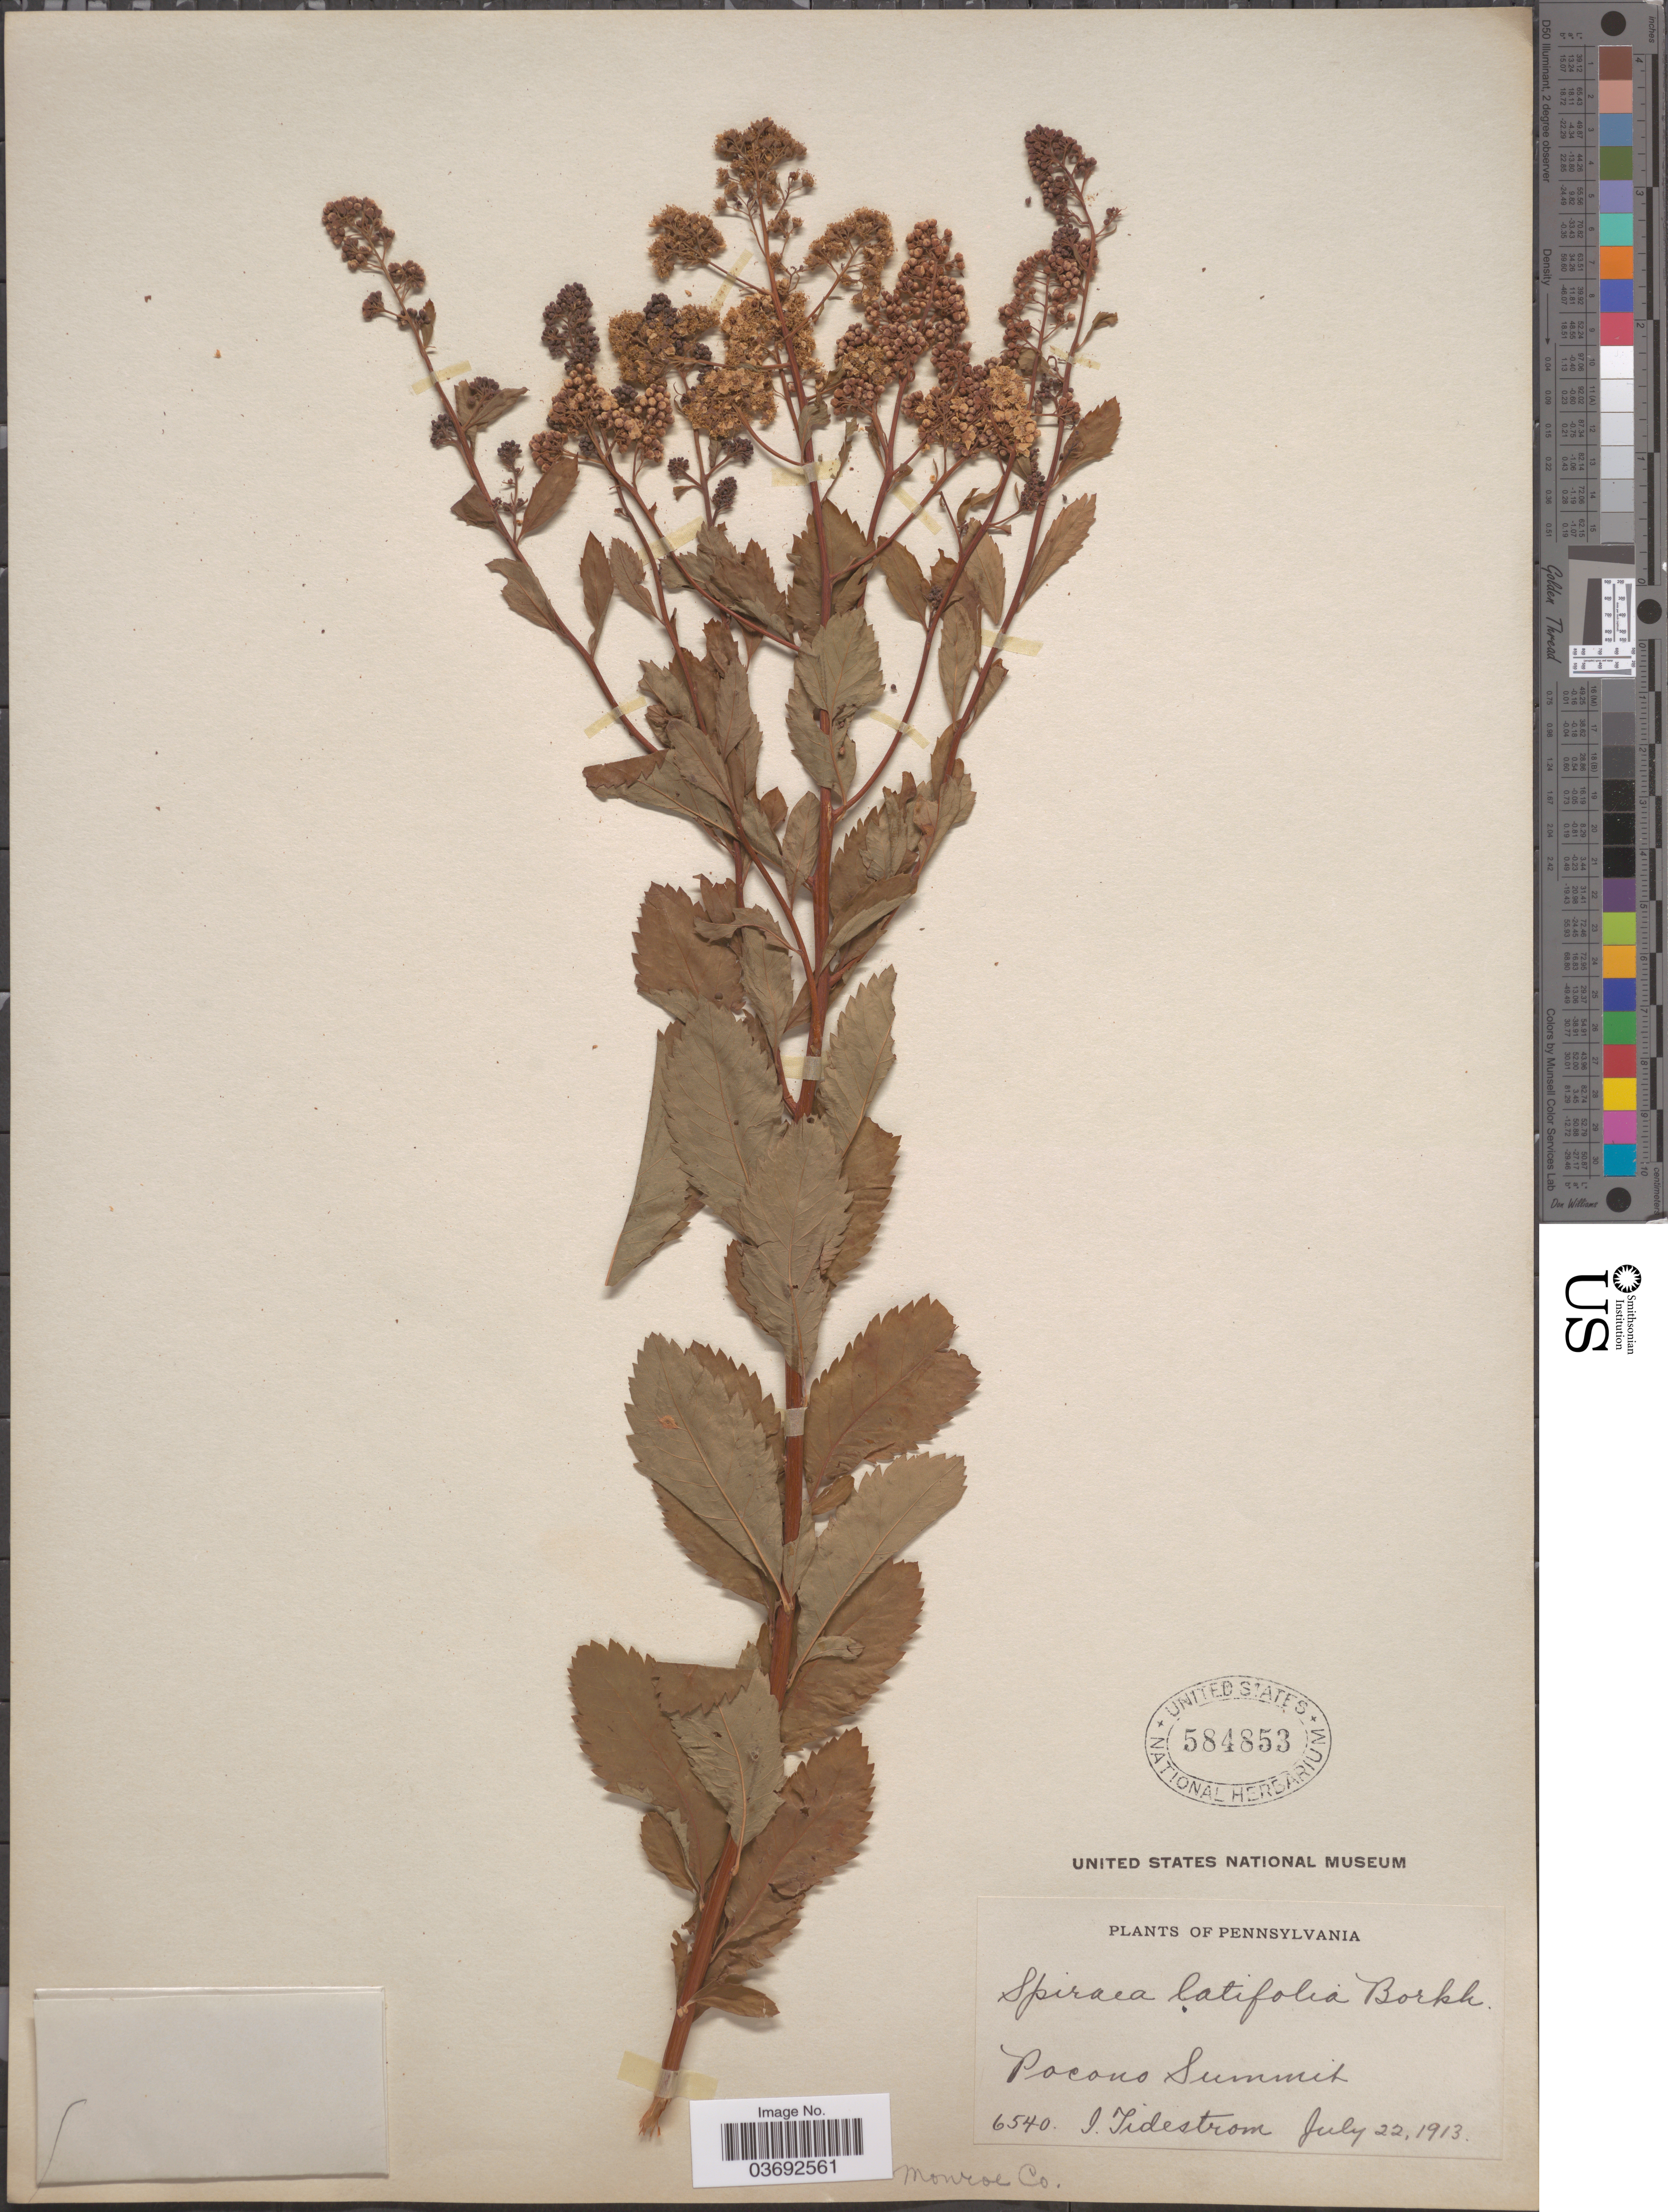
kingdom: Plantae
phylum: Tracheophyta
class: Magnoliopsida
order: Rosales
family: Rosaceae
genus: Spiraea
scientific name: Spiraea latifolia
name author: Borkh.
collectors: I. F. Tidestrom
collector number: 6540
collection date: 1913-07-22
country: United States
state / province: Pennsylvania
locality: Pocono Summit. Monroe Co.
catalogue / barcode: US 584853